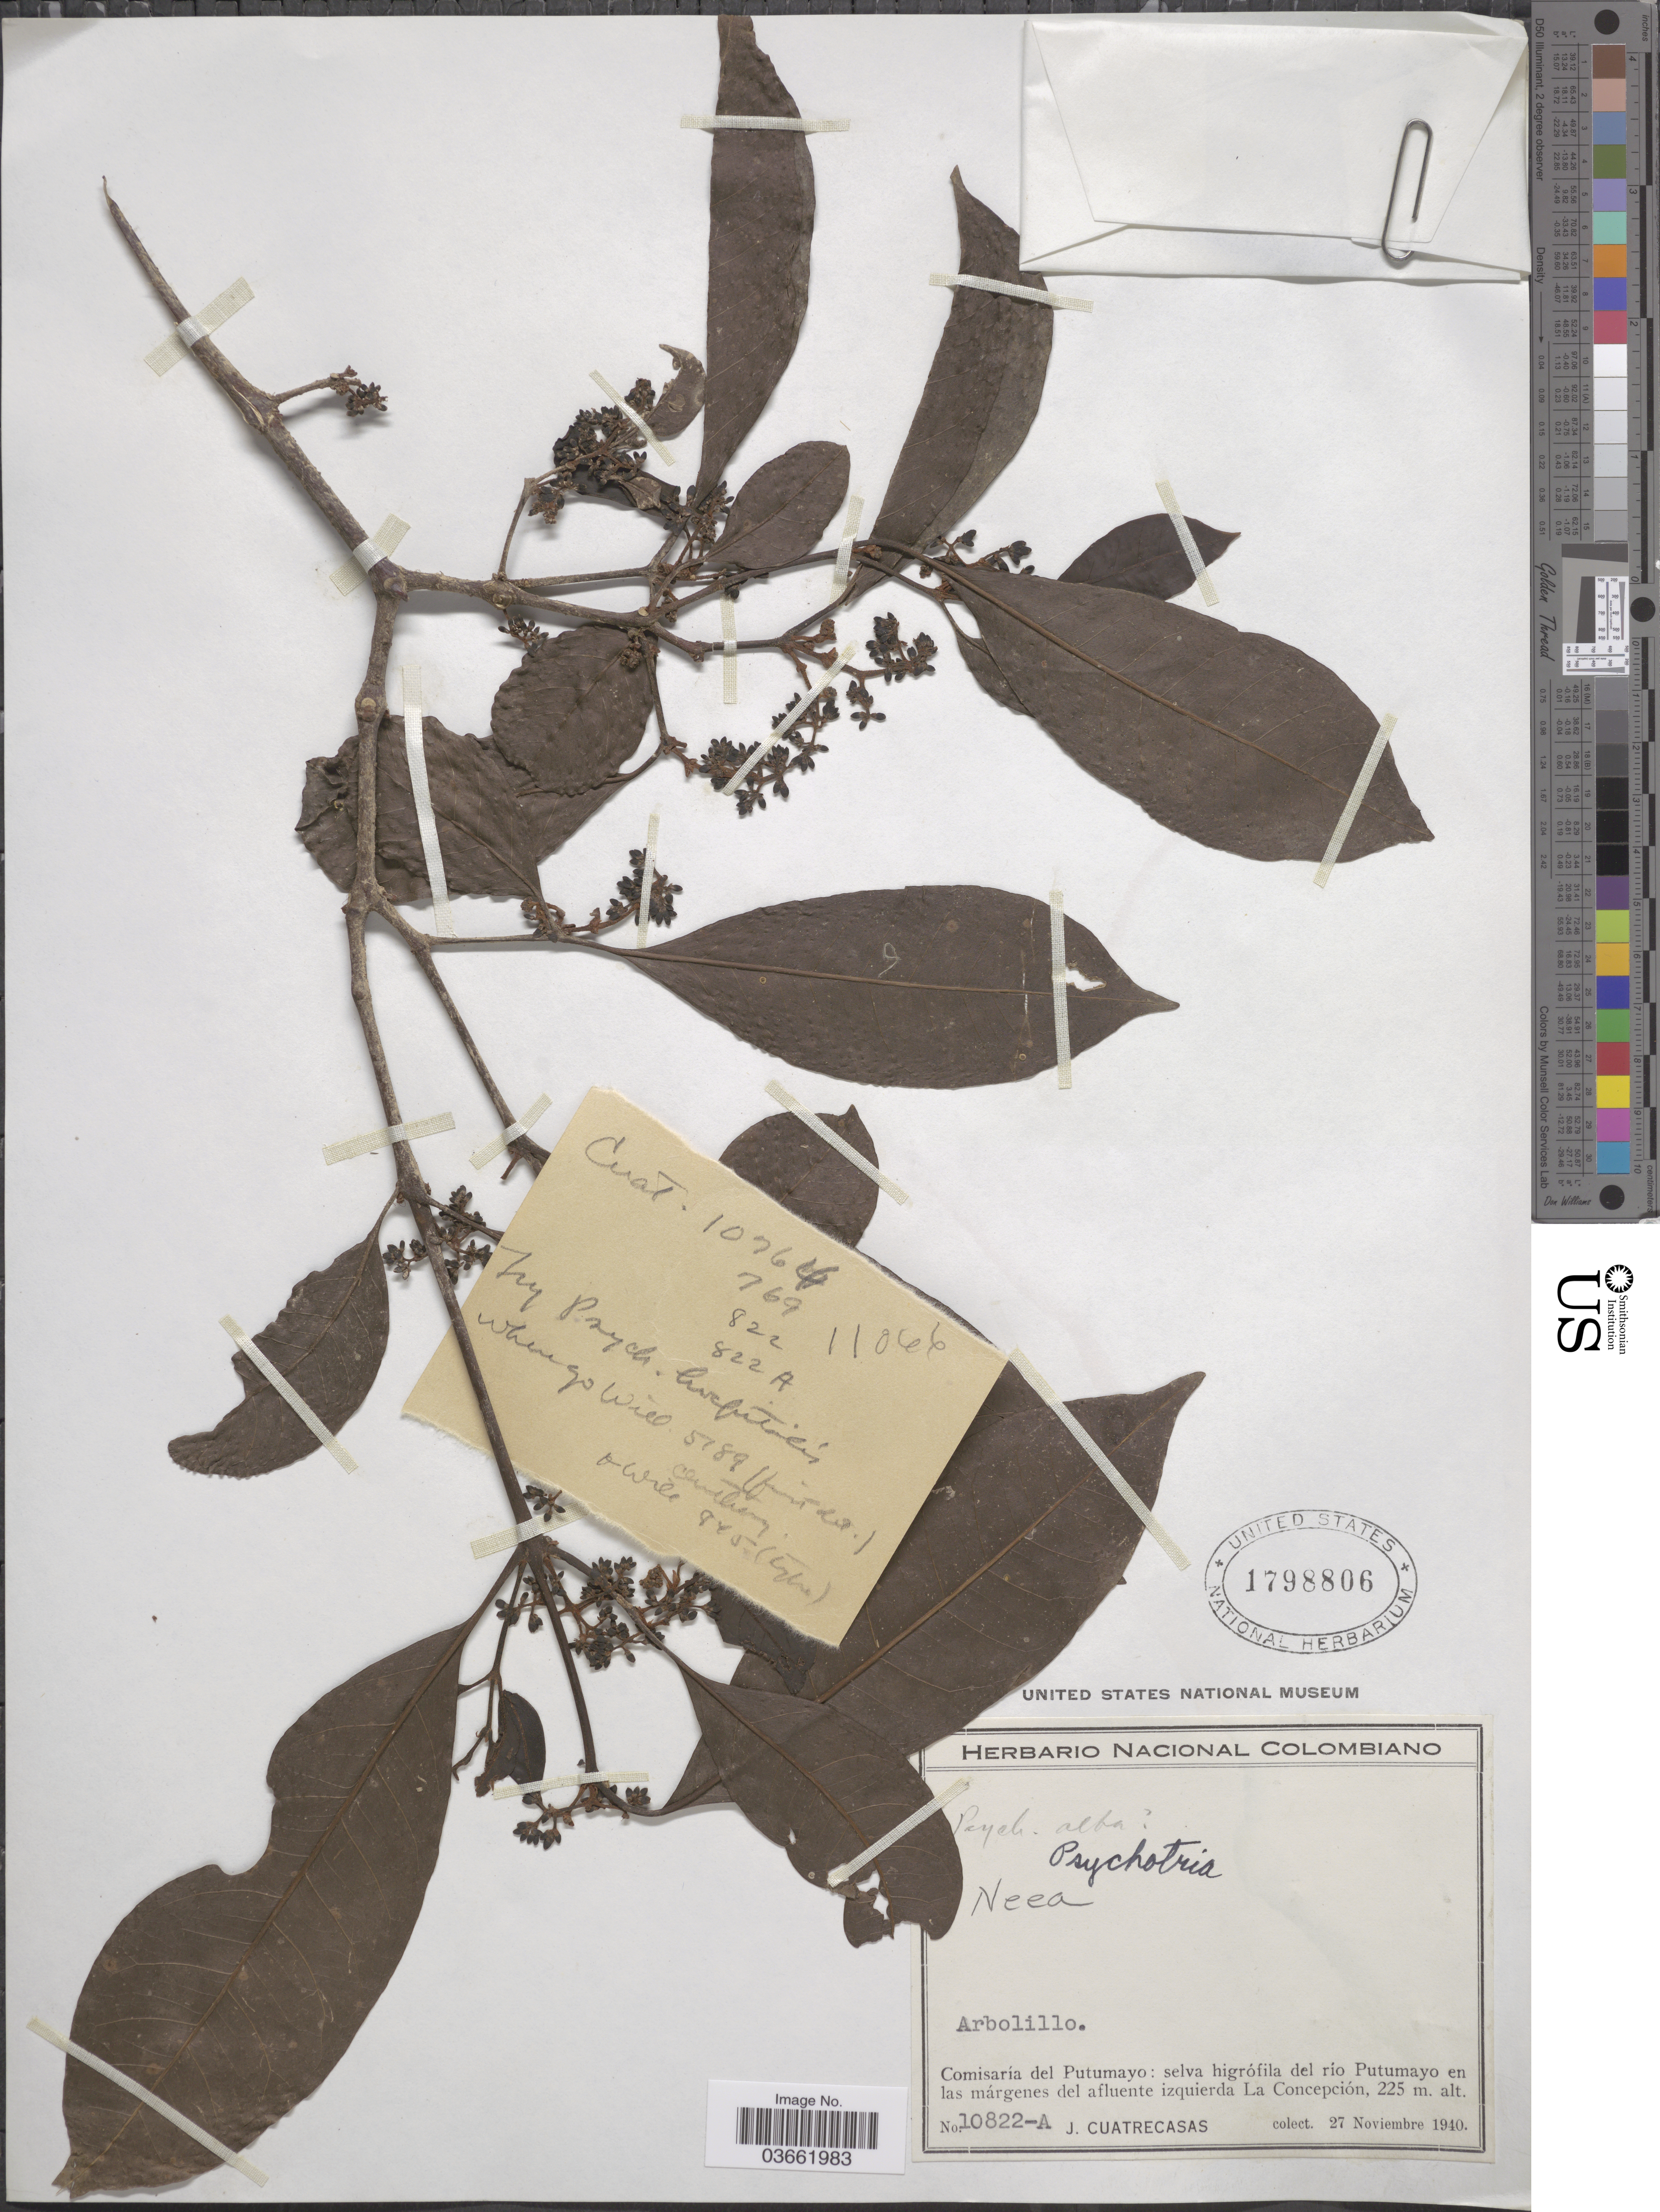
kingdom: Plantae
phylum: Tracheophyta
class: Magnoliopsida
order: Caryophyllales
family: Nyctaginaceae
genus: Neea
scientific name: Neea sp.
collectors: J. Cuatrecasas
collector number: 10822-A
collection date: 1940-11-27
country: Colombia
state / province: Putumayo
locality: Comisaría del Putumayo: selva higrófila del río Putumayo en las márgenes del afluente izquierda La Concepción.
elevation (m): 225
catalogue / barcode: US 1798806